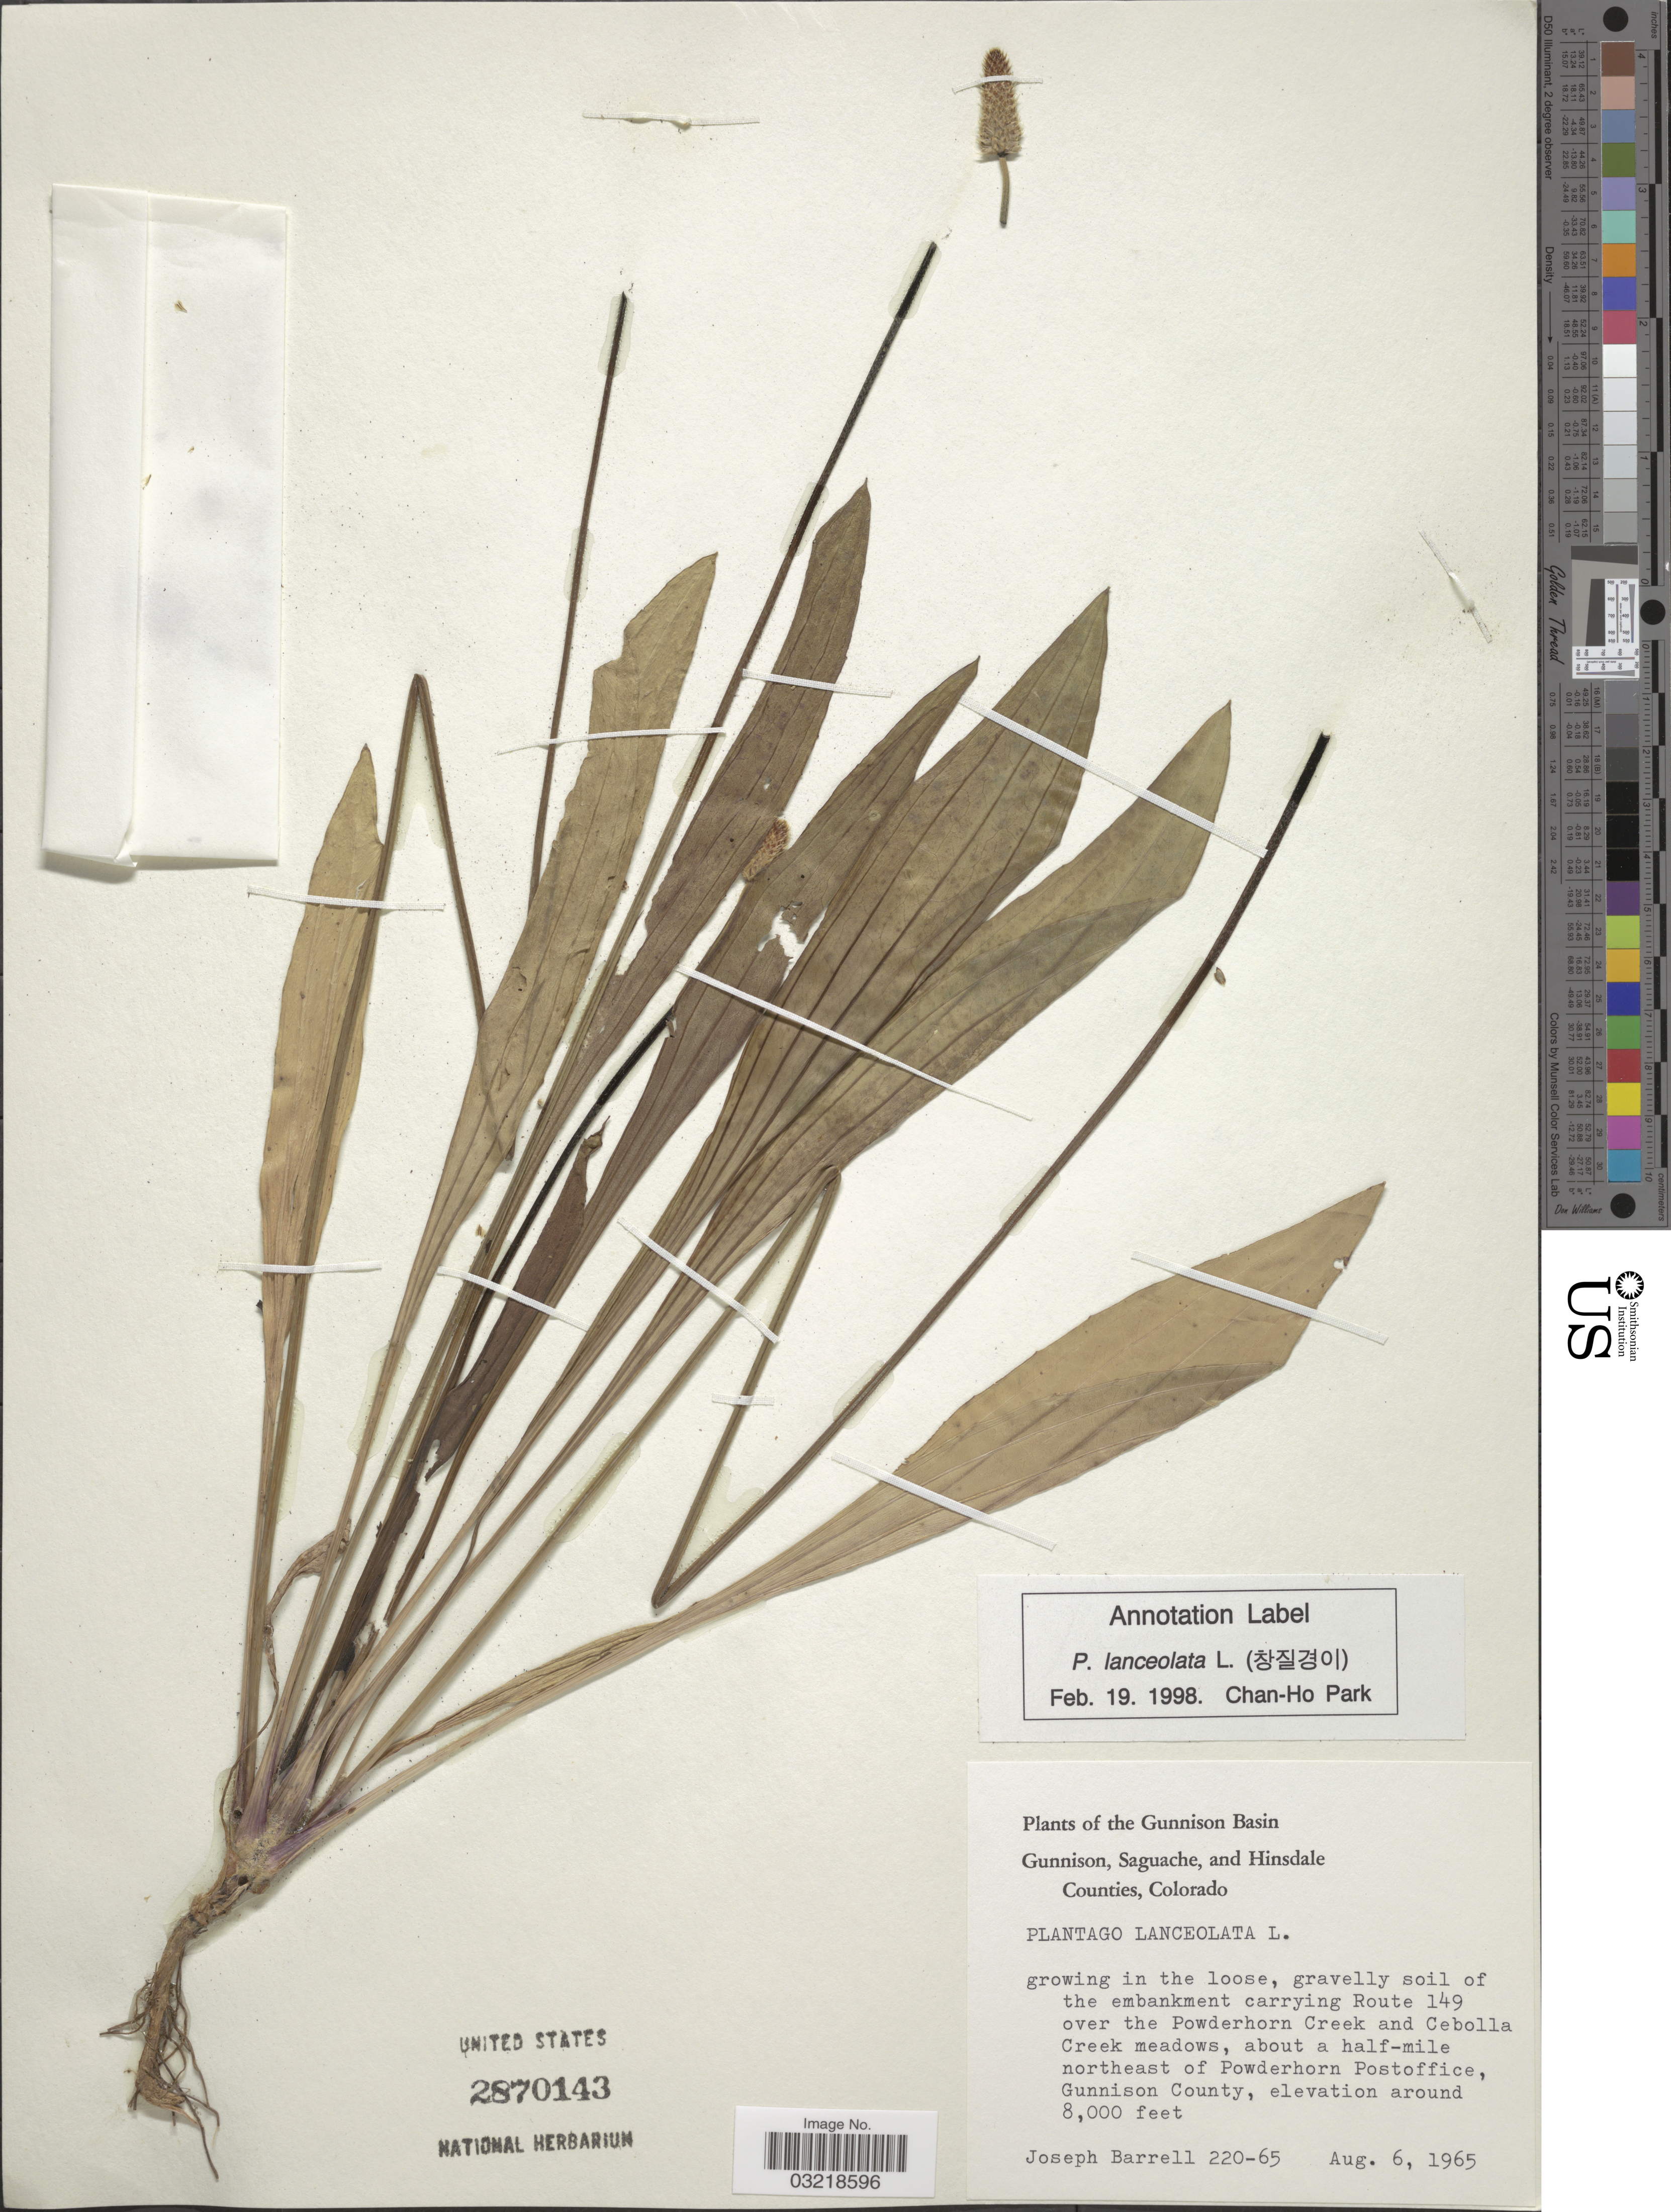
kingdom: Plantae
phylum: Tracheophyta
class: Magnoliopsida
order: Lamiales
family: Plantaginaceae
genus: Plantago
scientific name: Plantago lanceolata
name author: L.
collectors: J. Barrell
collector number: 220-65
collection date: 1965-08-06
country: United States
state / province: Colorado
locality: Growing in the loose, gravelly soil of the embankment carrying Route 149 over the Powderhorn Creek and Cebolla Creek meadows, about a half-mile northeast of Powederhorn Postoffice, Gunnison county.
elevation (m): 2438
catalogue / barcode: US 2870143